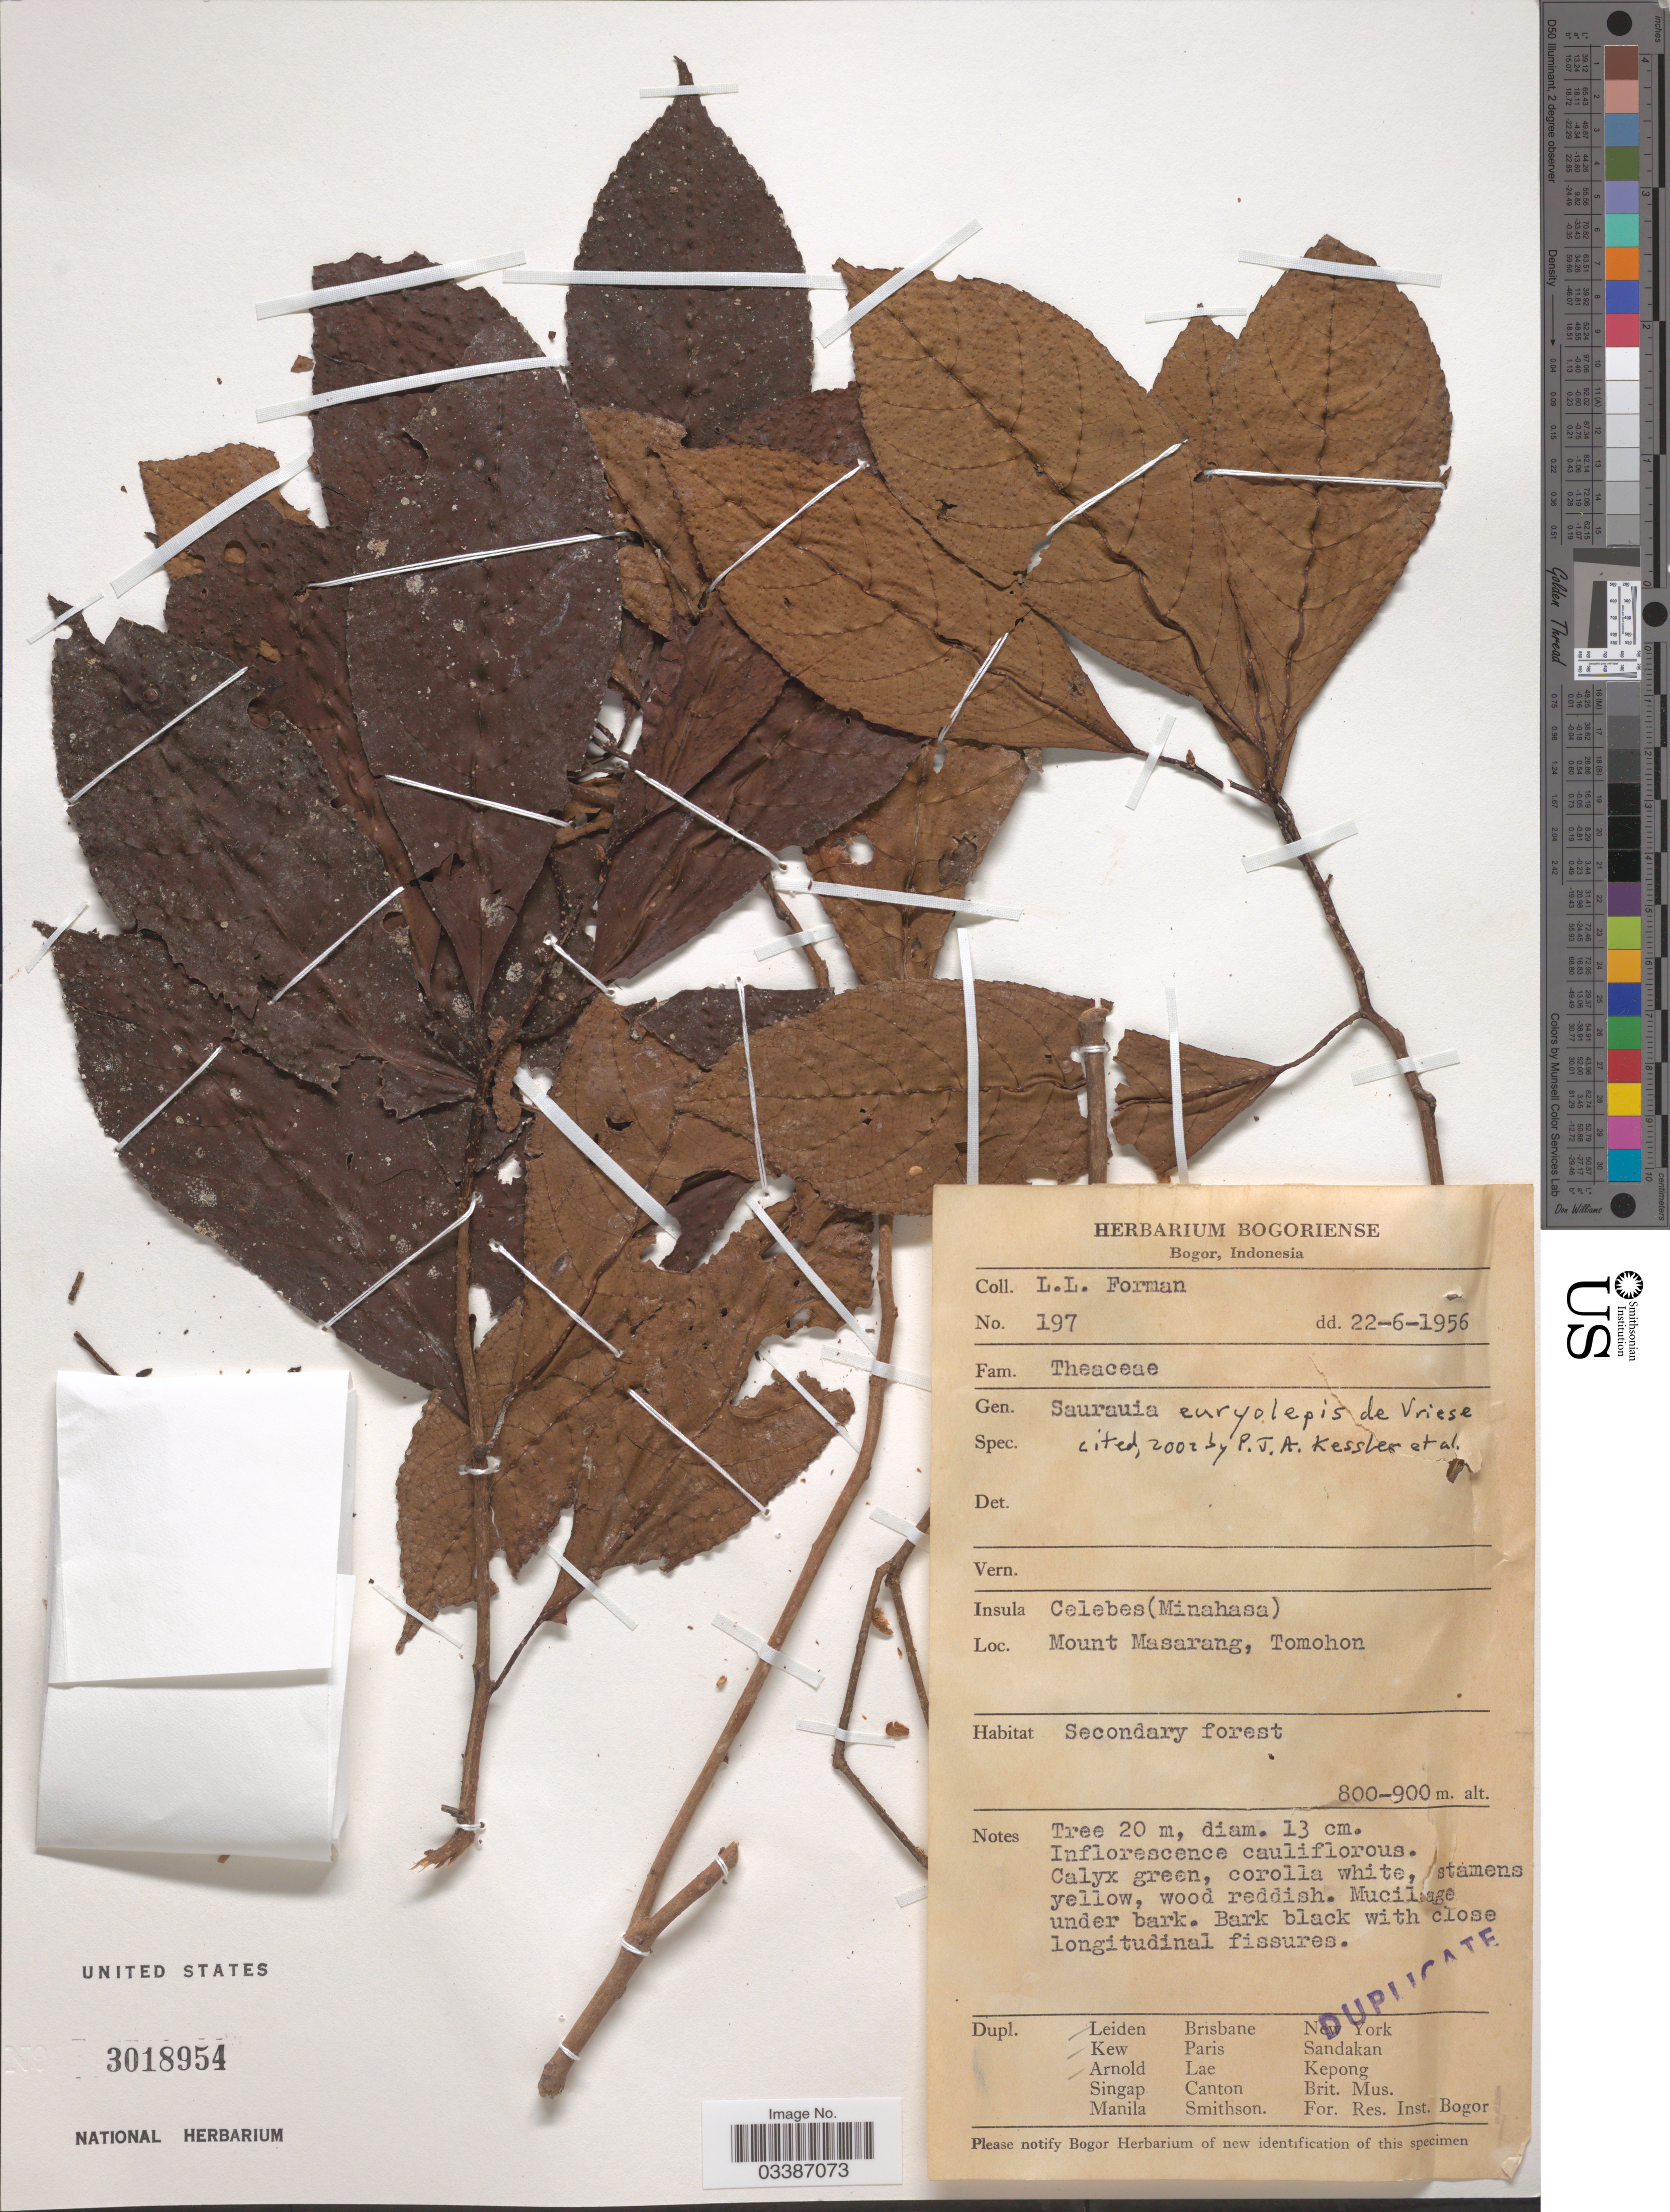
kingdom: Plantae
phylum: Tracheophyta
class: Magnoliopsida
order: Ericales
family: Actinidiaceae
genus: Saurauia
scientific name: Saurauia euryolepis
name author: de Vriese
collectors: L. Forman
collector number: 197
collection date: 1956-06-22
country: Indonesia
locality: Insula Celebes (Minahasa). Mount Masarang, Tomohon.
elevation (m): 800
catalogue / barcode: US 3018954